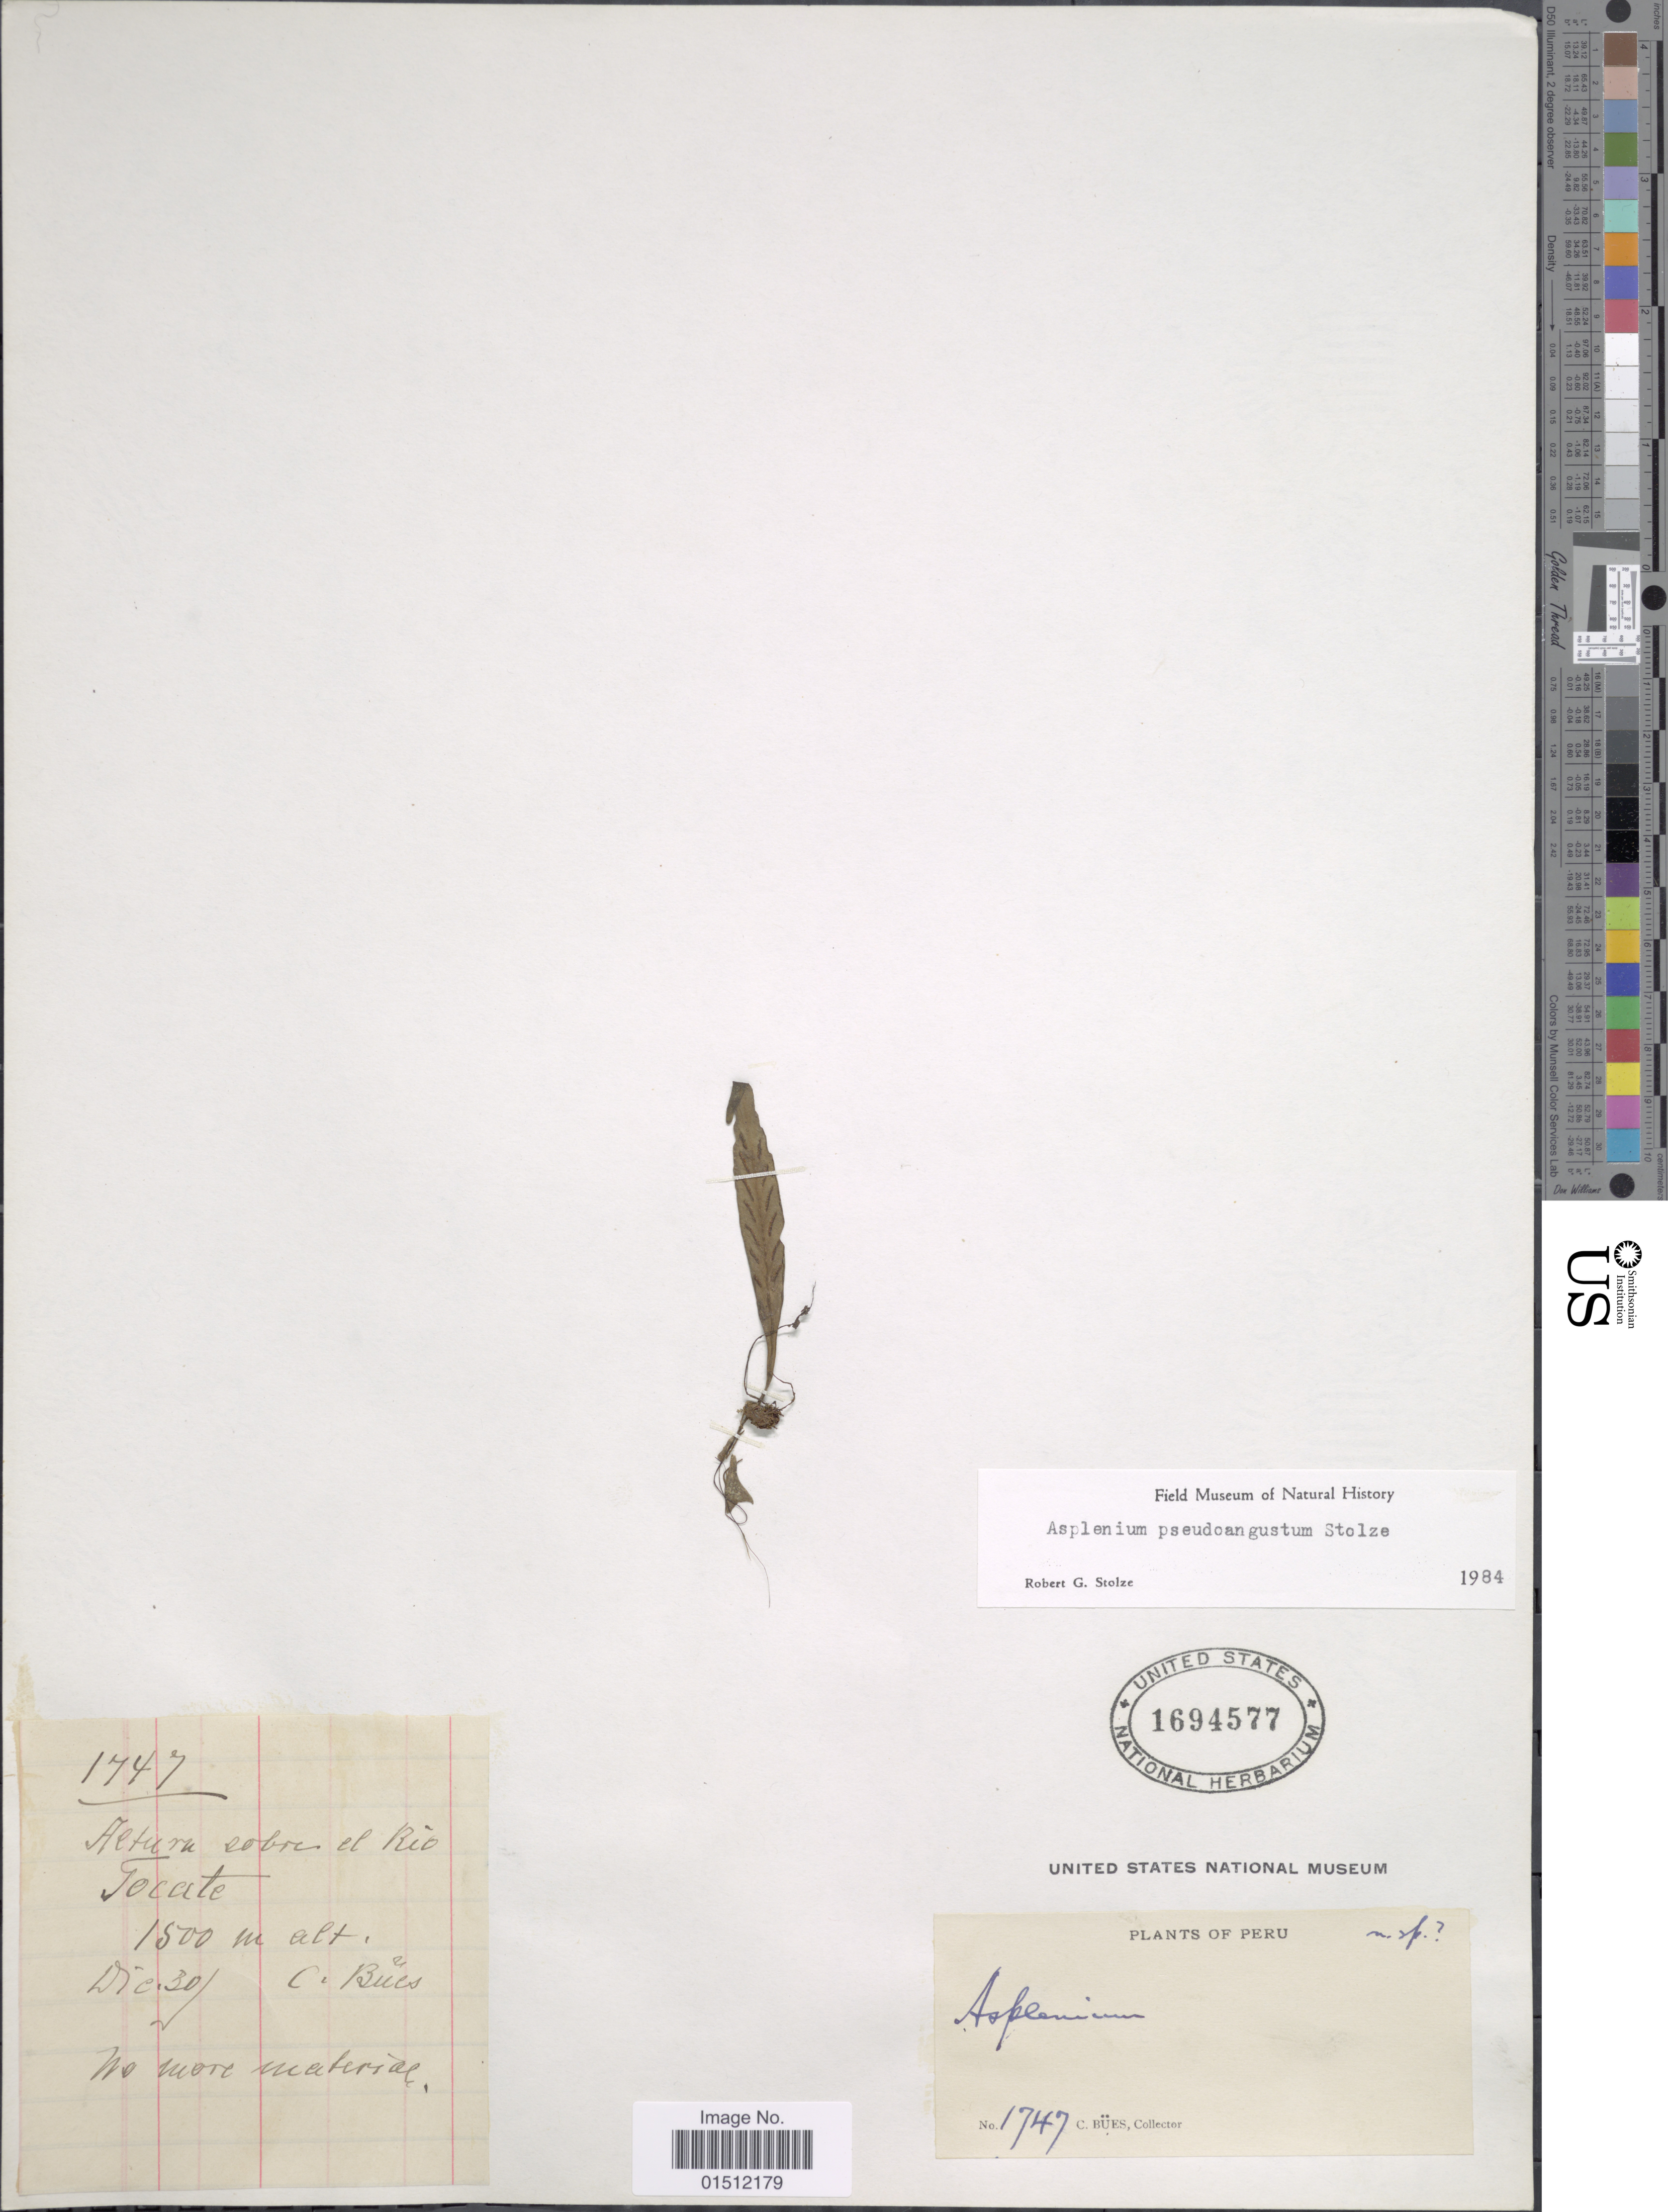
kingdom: Plantae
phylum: Tracheophyta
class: Polypodiopsida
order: Polypodiales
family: Aspleniaceae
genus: Asplenium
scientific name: Asplenium pseudoangustum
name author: Stolze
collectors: C. Bues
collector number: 1747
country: Peru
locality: Tocate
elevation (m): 1500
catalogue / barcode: US 1694577